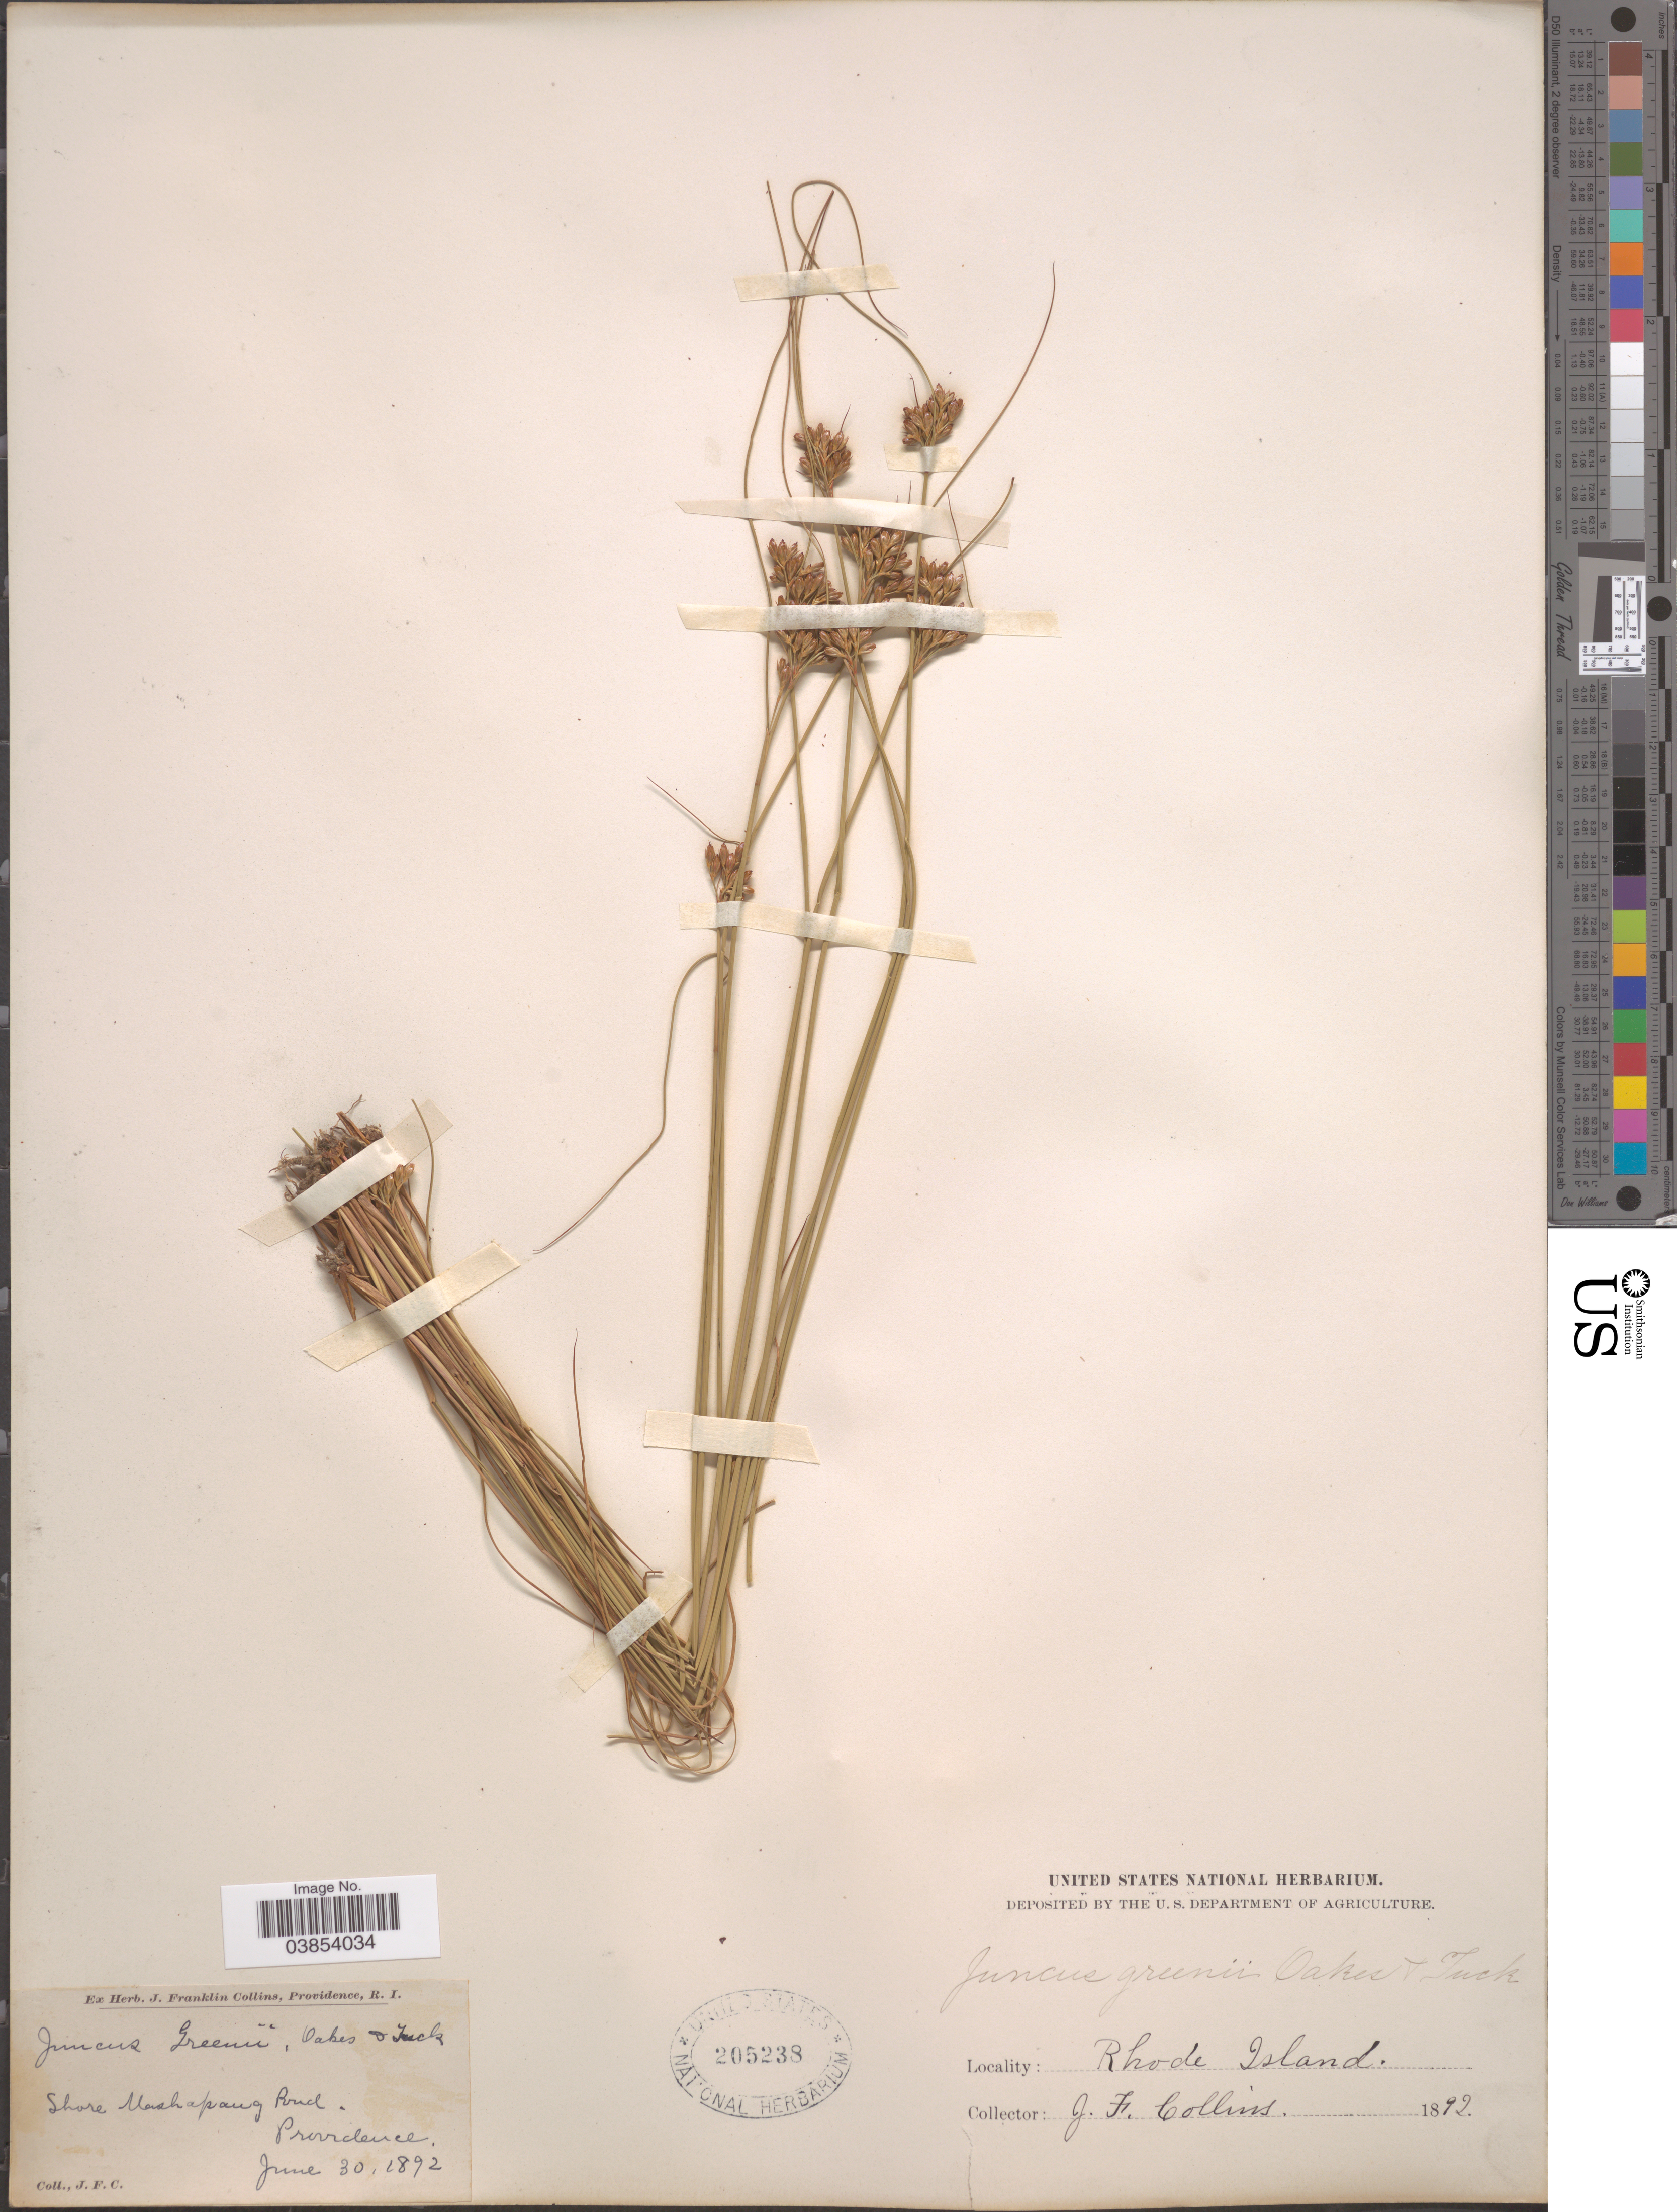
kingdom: Plantae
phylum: Tracheophyta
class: Liliopsida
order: Poales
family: Juncaceae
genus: Juncus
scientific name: Juncus greenei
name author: Oakes & Tuck.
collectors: J. Collins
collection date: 1892-06-30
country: United States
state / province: Rhode Island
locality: Shore Mashapang Pond. Providence.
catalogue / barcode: US 205238